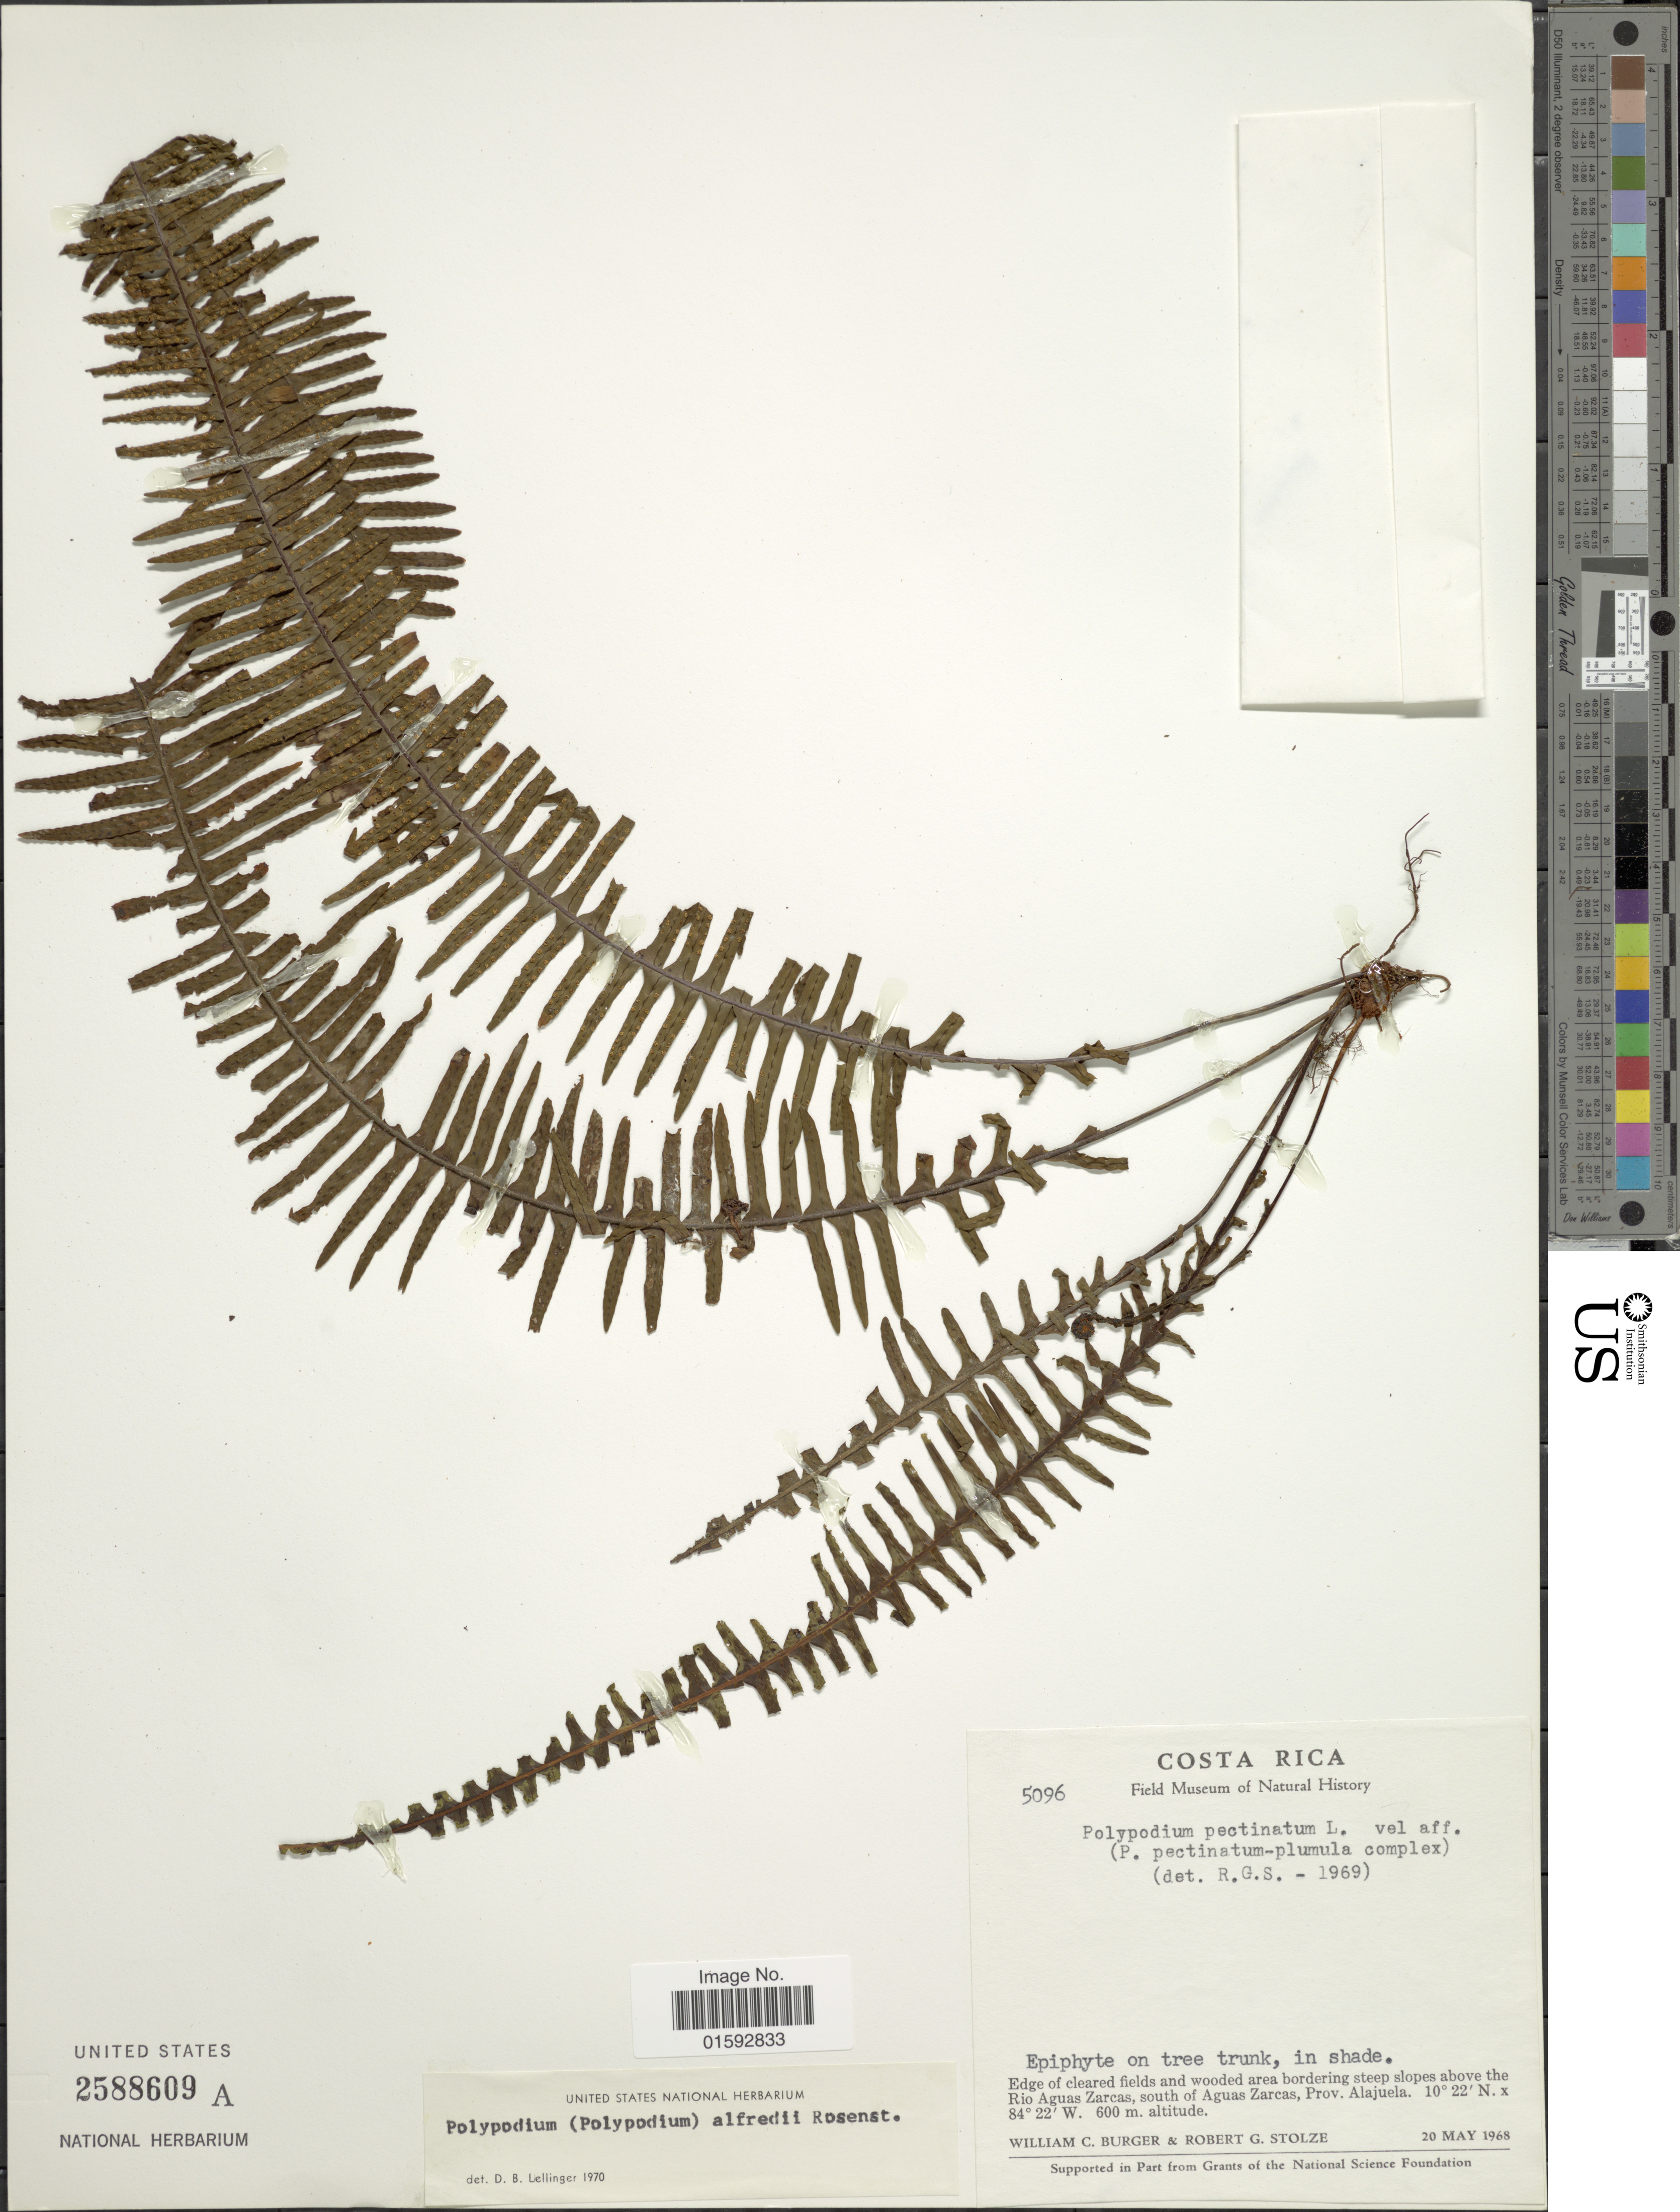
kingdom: Plantae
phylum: Tracheophyta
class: Polypodiopsida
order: Polypodiales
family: Polypodiaceae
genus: Pecluma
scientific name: Pecluma alfredii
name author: (Rosenst.) M.G. Price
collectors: W. Burger & R. G. Stolze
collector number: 5096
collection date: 1968-05-20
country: Costa Rica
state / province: Alajuela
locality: Edge of cleared fields and wooded area bordering steep slopes above the Rio Aguas Zarcas, south of Aguas Zarcas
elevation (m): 600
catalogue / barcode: US 2588609A